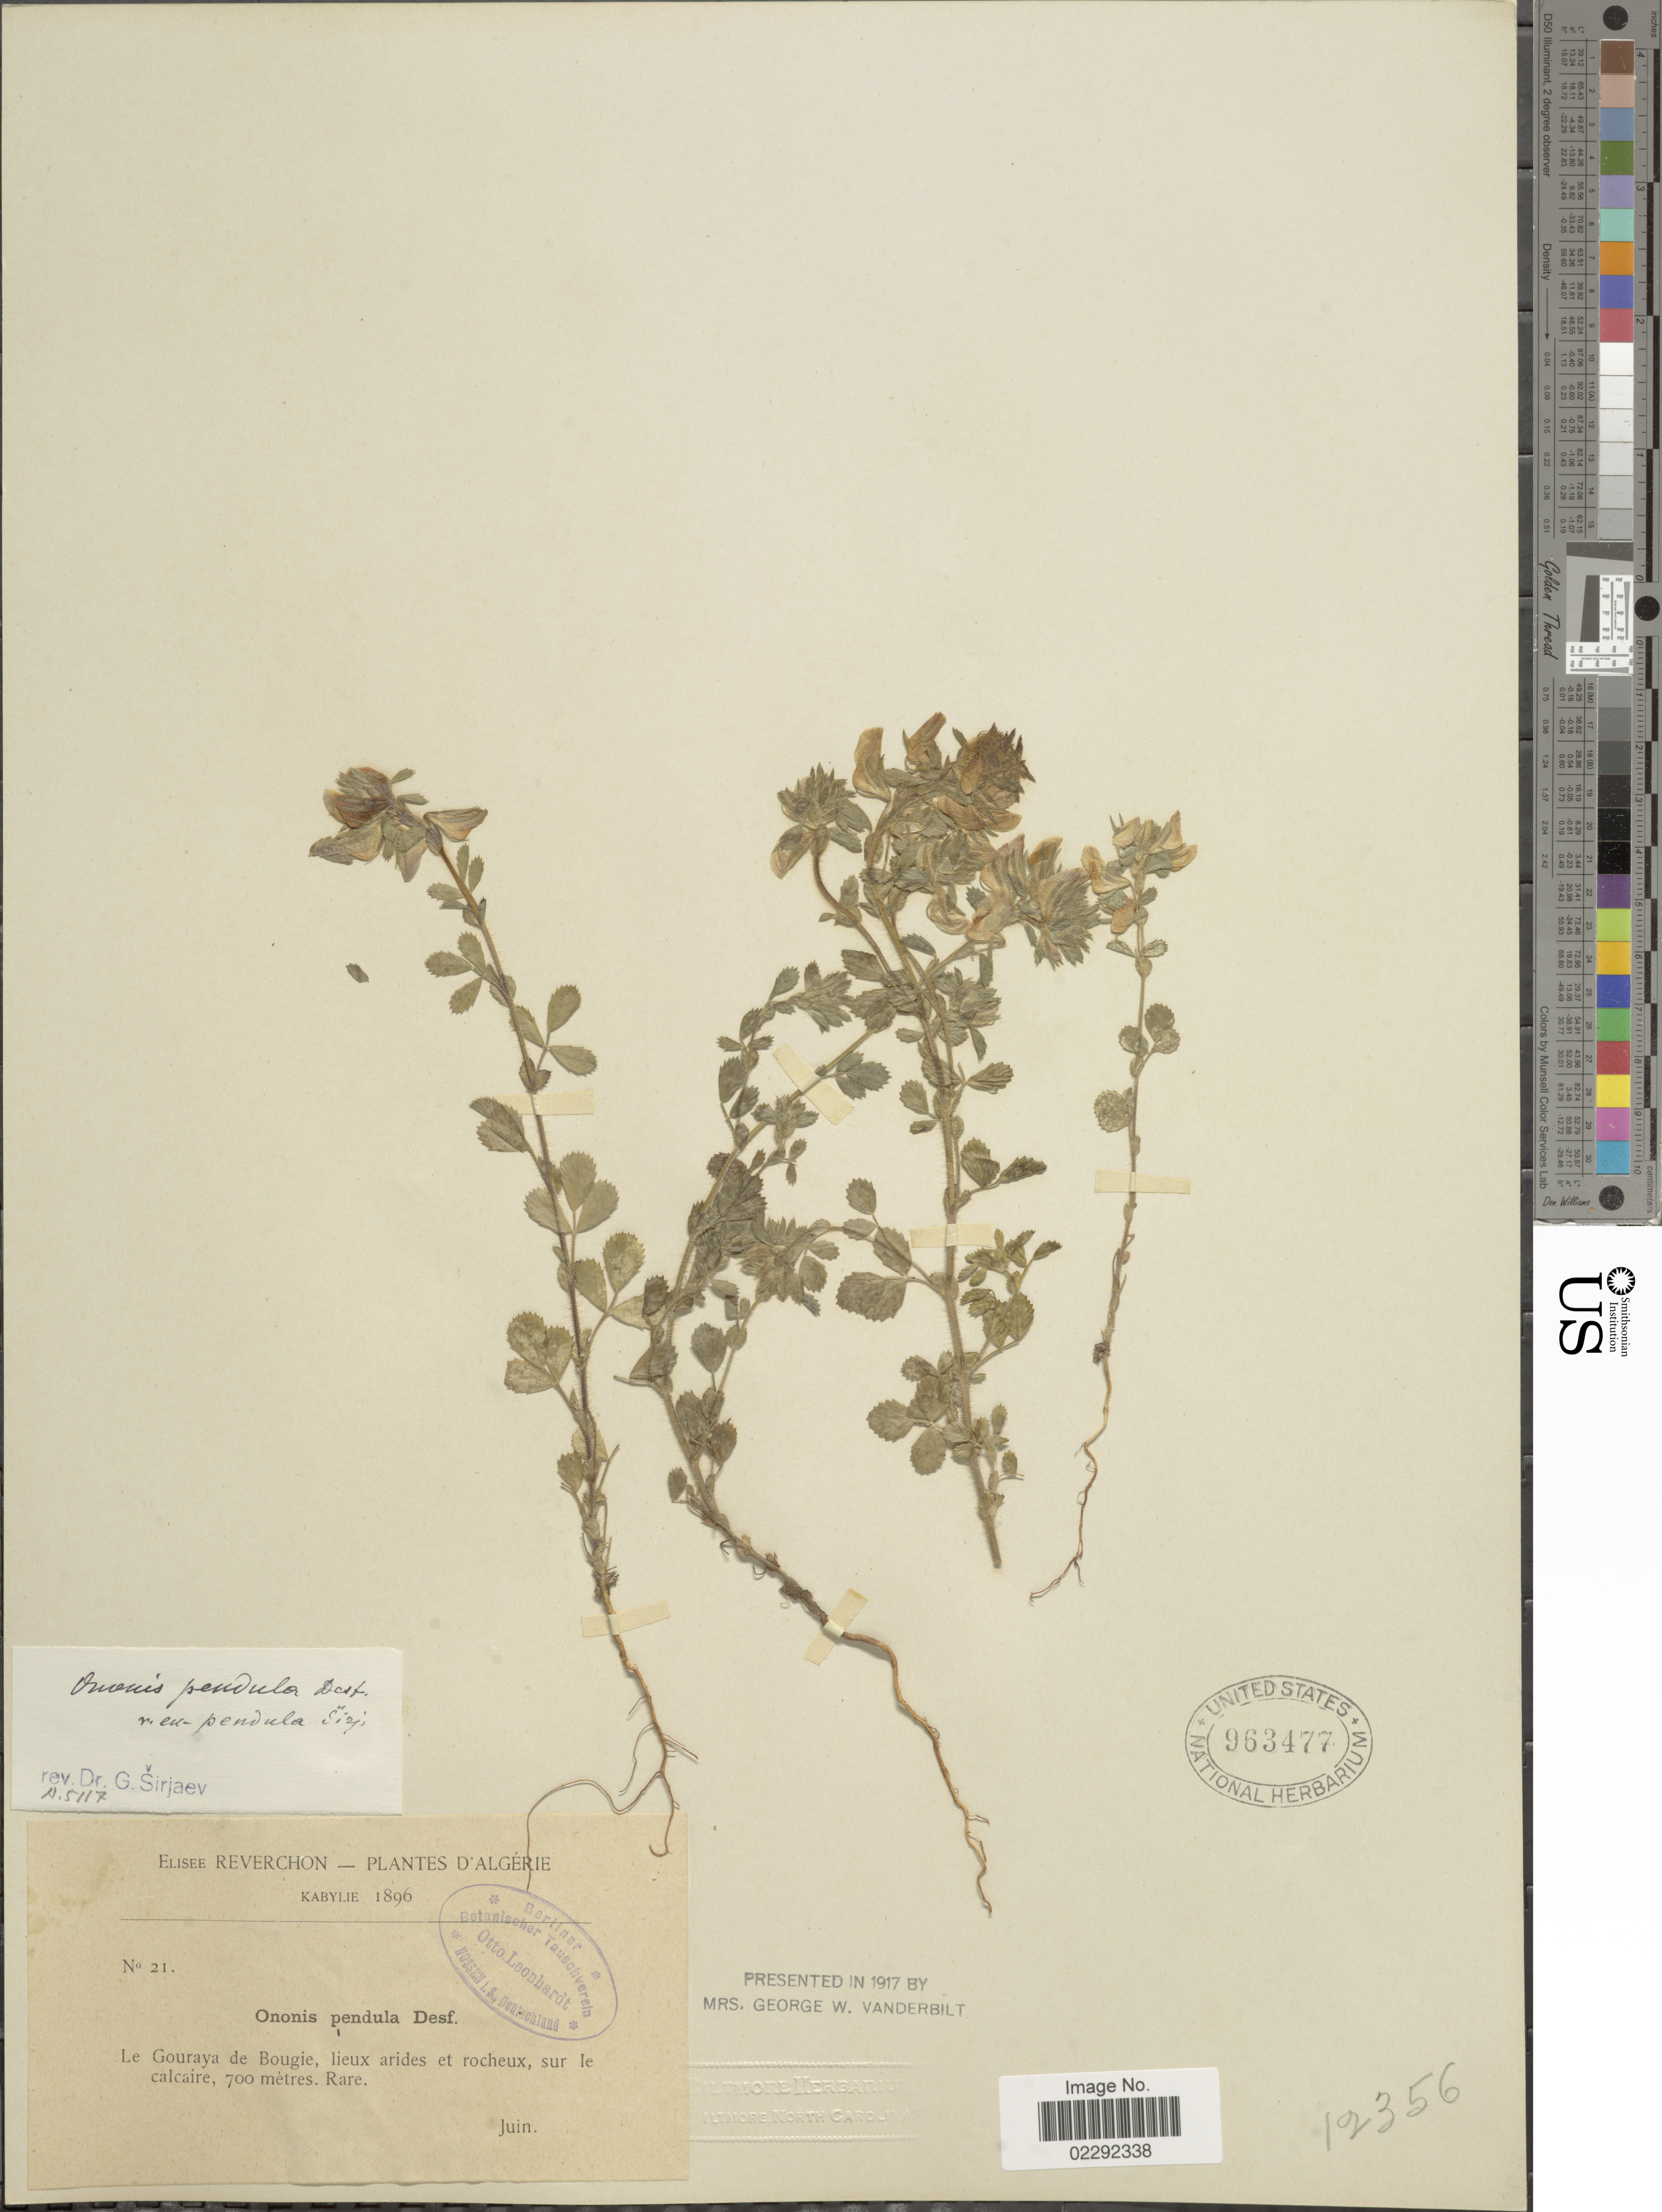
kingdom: Plantae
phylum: Tracheophyta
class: Magnoliopsida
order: Fabales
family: Fabaceae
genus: Ononis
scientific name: Ononis pendula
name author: Desf.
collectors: E. Reverchon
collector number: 21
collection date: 1896-06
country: Algeria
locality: Kabylie. Le Gouraya de Bougie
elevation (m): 700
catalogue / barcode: US 963477